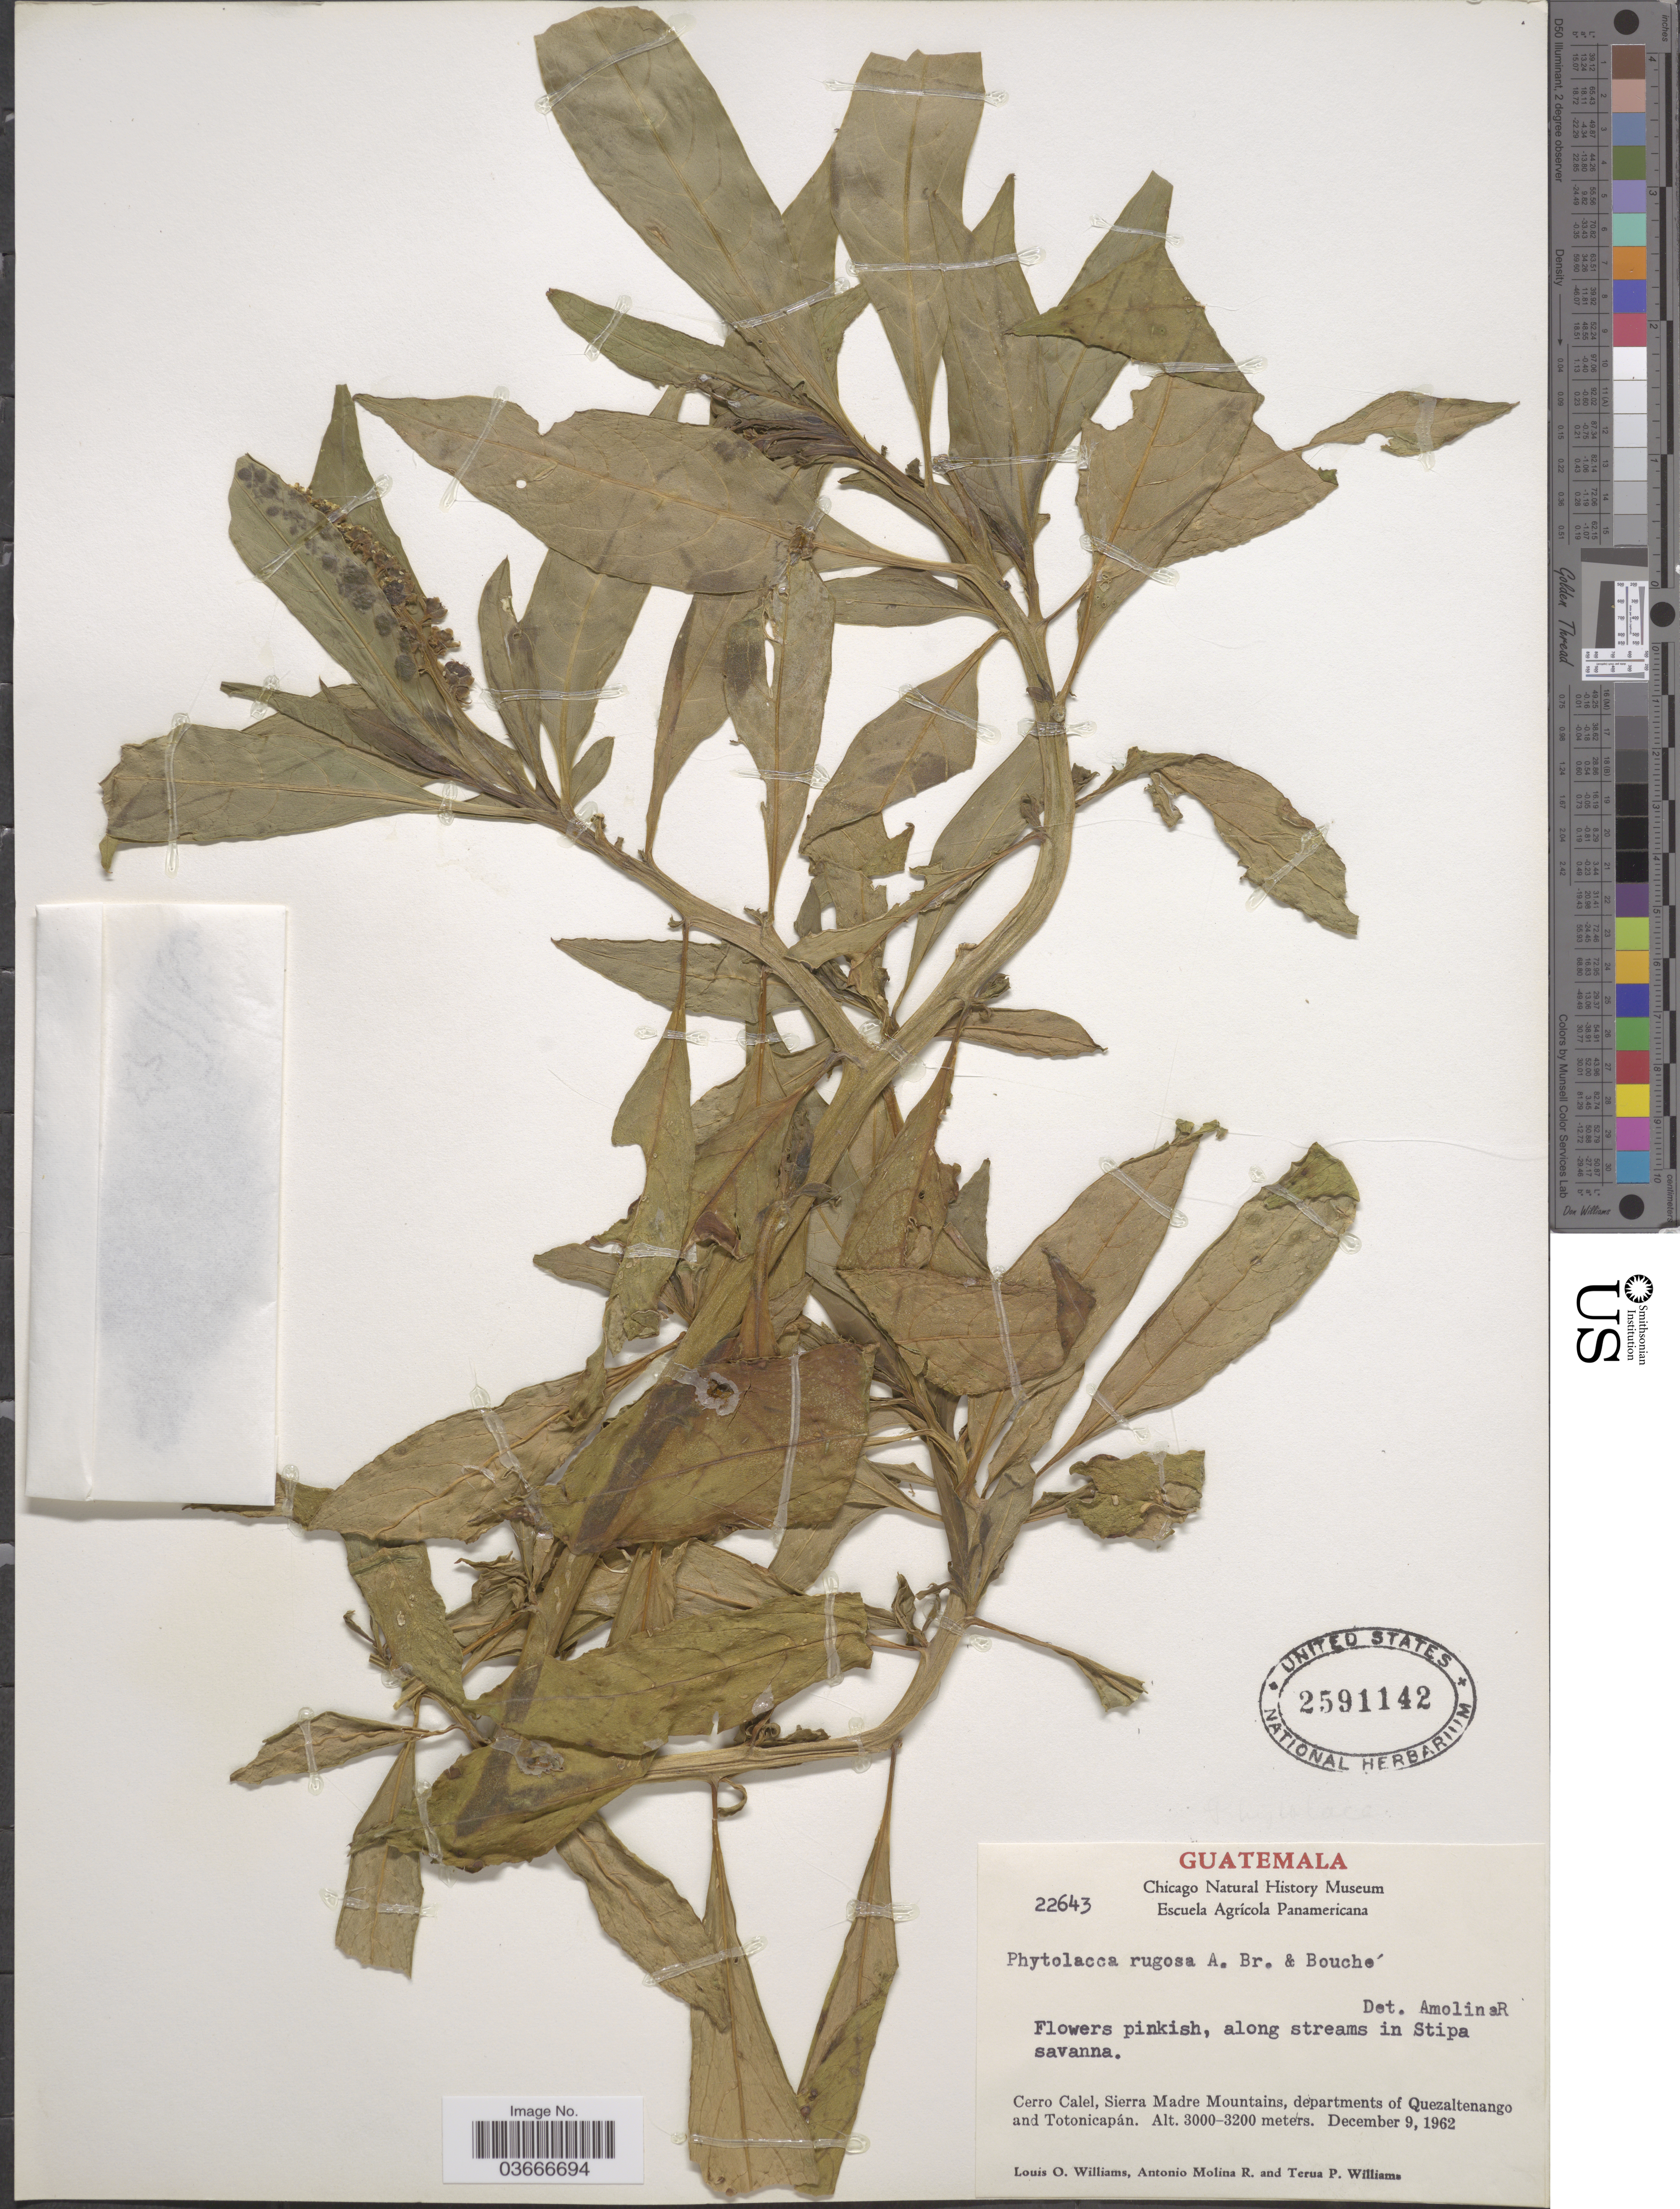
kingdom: Plantae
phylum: Tracheophyta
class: Magnoliopsida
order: Caryophyllales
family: Phytolaccaceae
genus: Phytolacca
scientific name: Phytolacca rugosa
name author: A. Braun & C.D. Bouché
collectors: L. O. Williams, A. Molina R. & T. Williams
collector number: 22643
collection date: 1962-12-09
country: Guatemala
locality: Cerro Calel, Sierra Madre Mountains, departments of Quezaltenango and Totonicapán.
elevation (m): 3000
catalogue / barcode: US 2591142